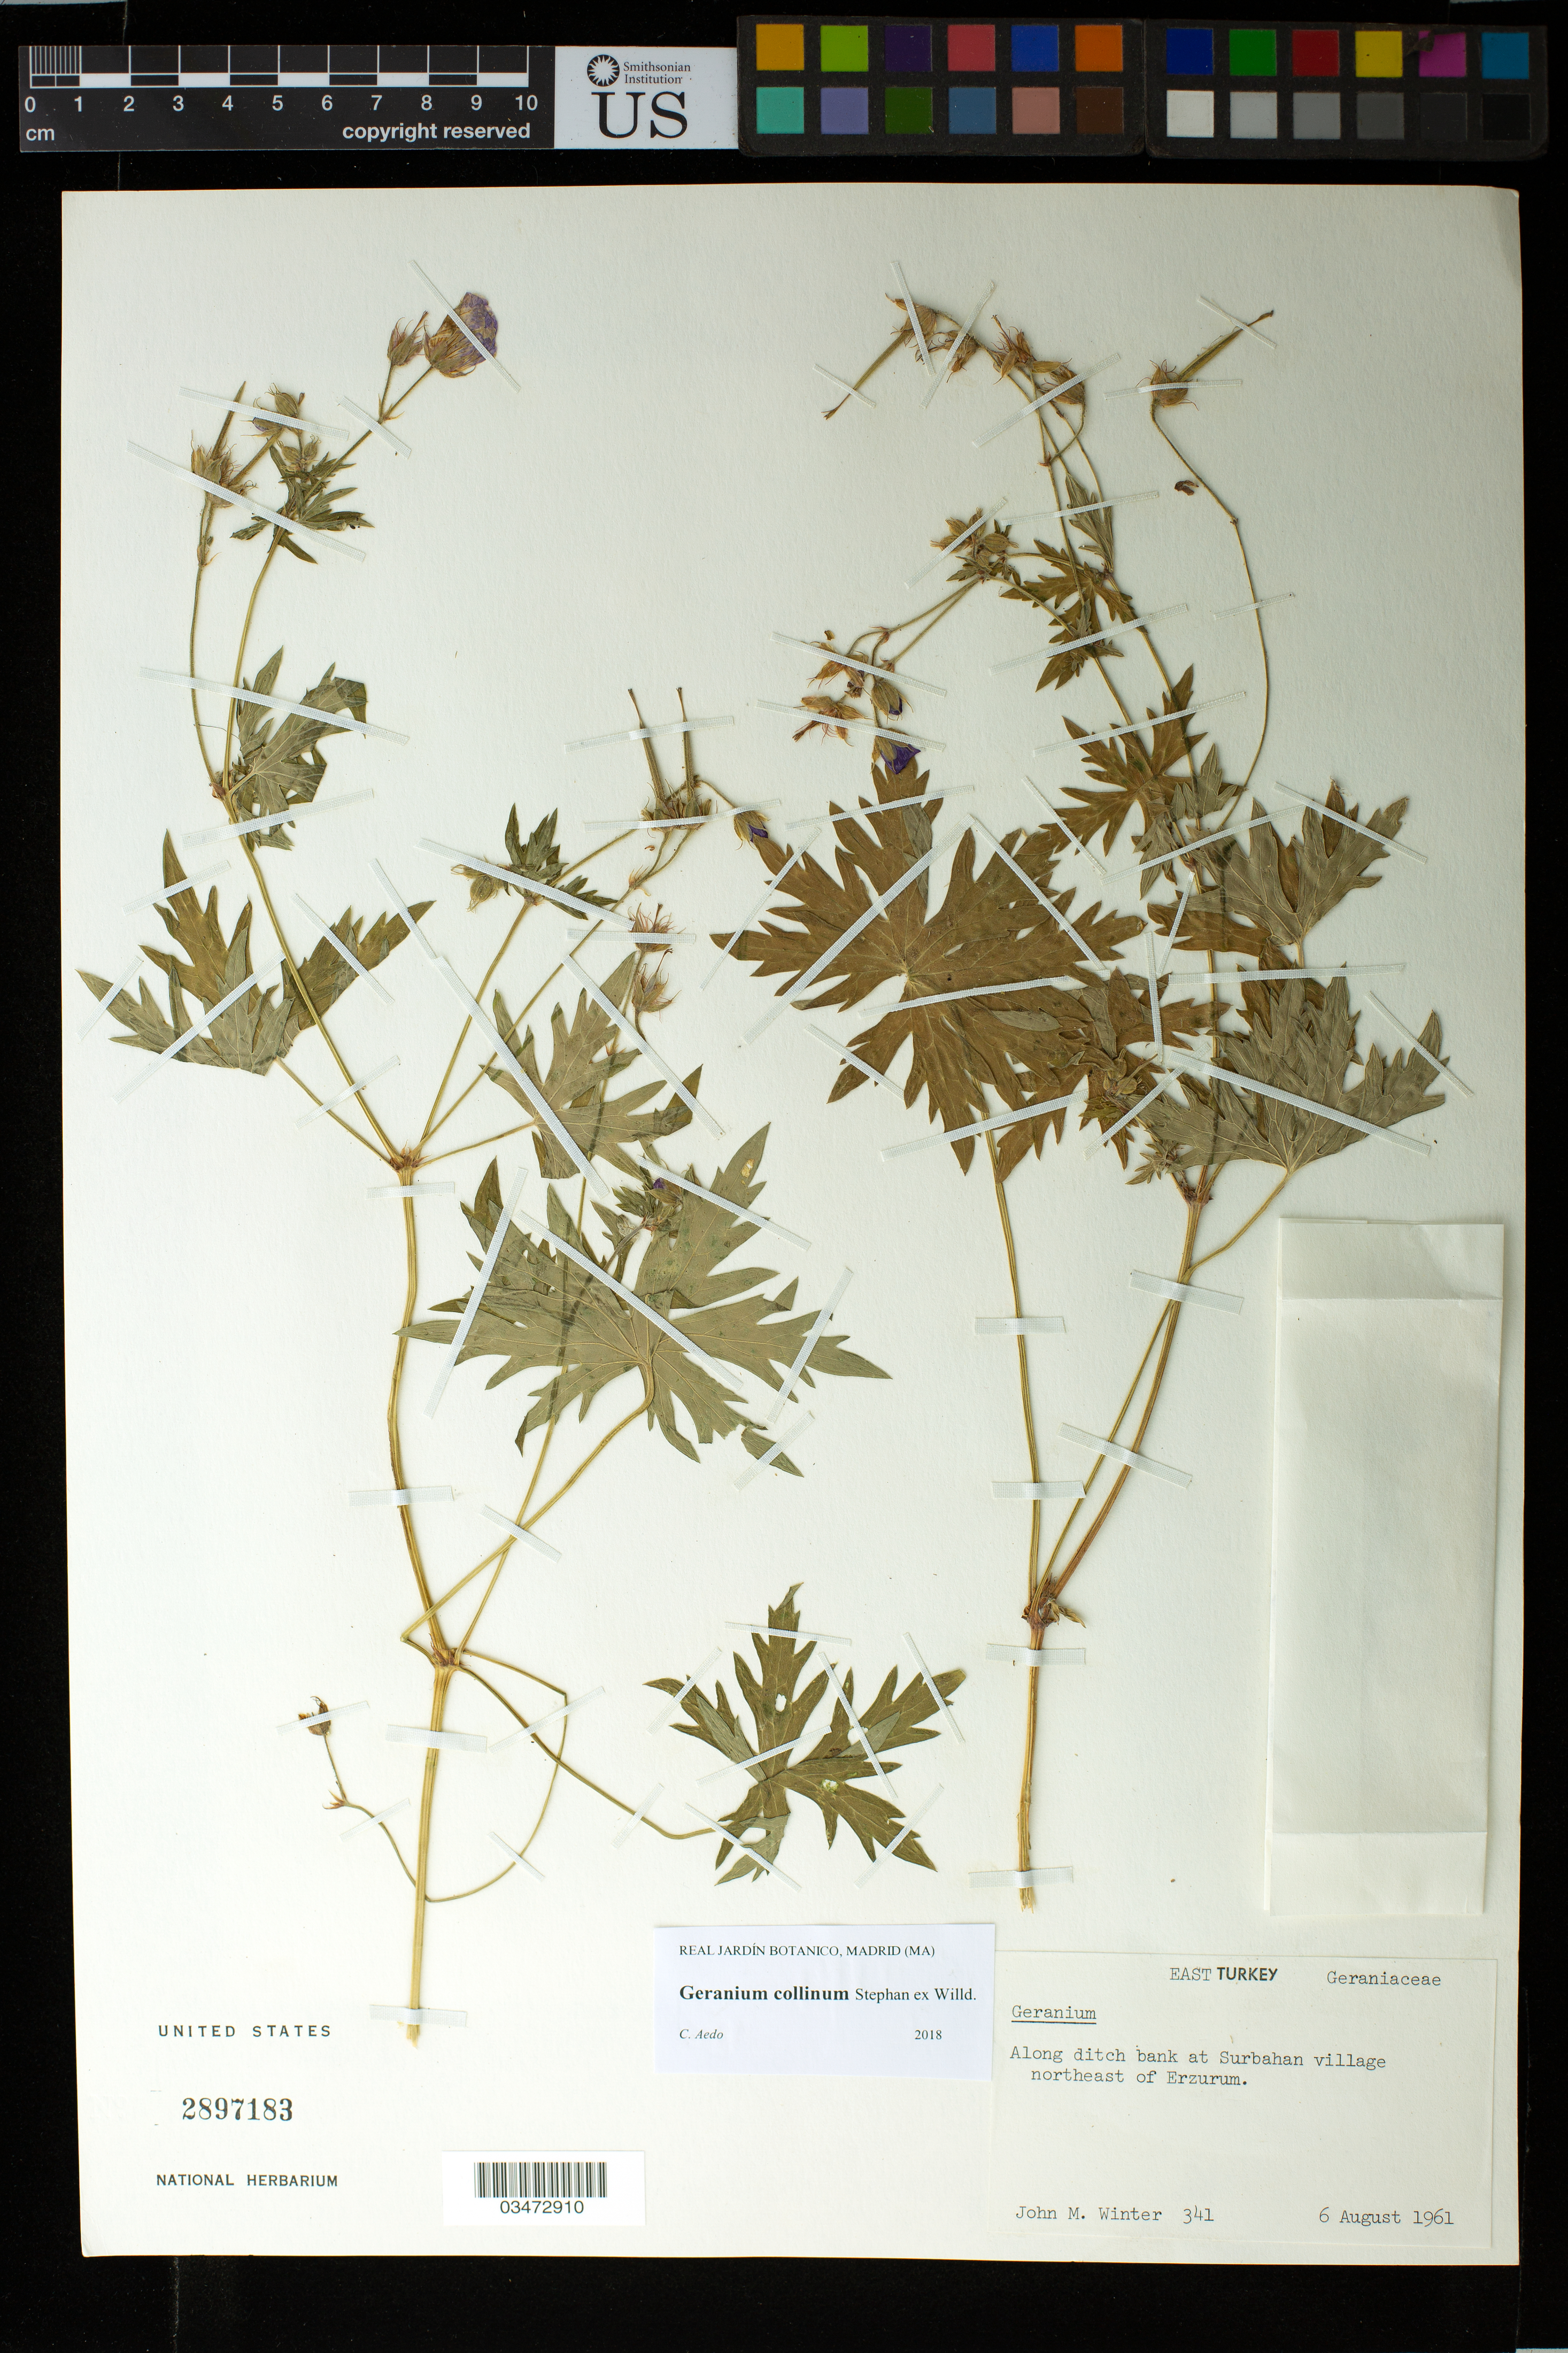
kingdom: Plantae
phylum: Tracheophyta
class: Magnoliopsida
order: Geraniales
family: Geraniaceae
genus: Geranium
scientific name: Geranium collinum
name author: Stephan ex Willd.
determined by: Aedo, C.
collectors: J. M. Winter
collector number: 341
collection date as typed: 06 Aug 1961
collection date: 1961-08-06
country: Turkey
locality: East Turkey, Along ditch bank at Surbahan village northeast of Erzurum.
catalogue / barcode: US 2897183